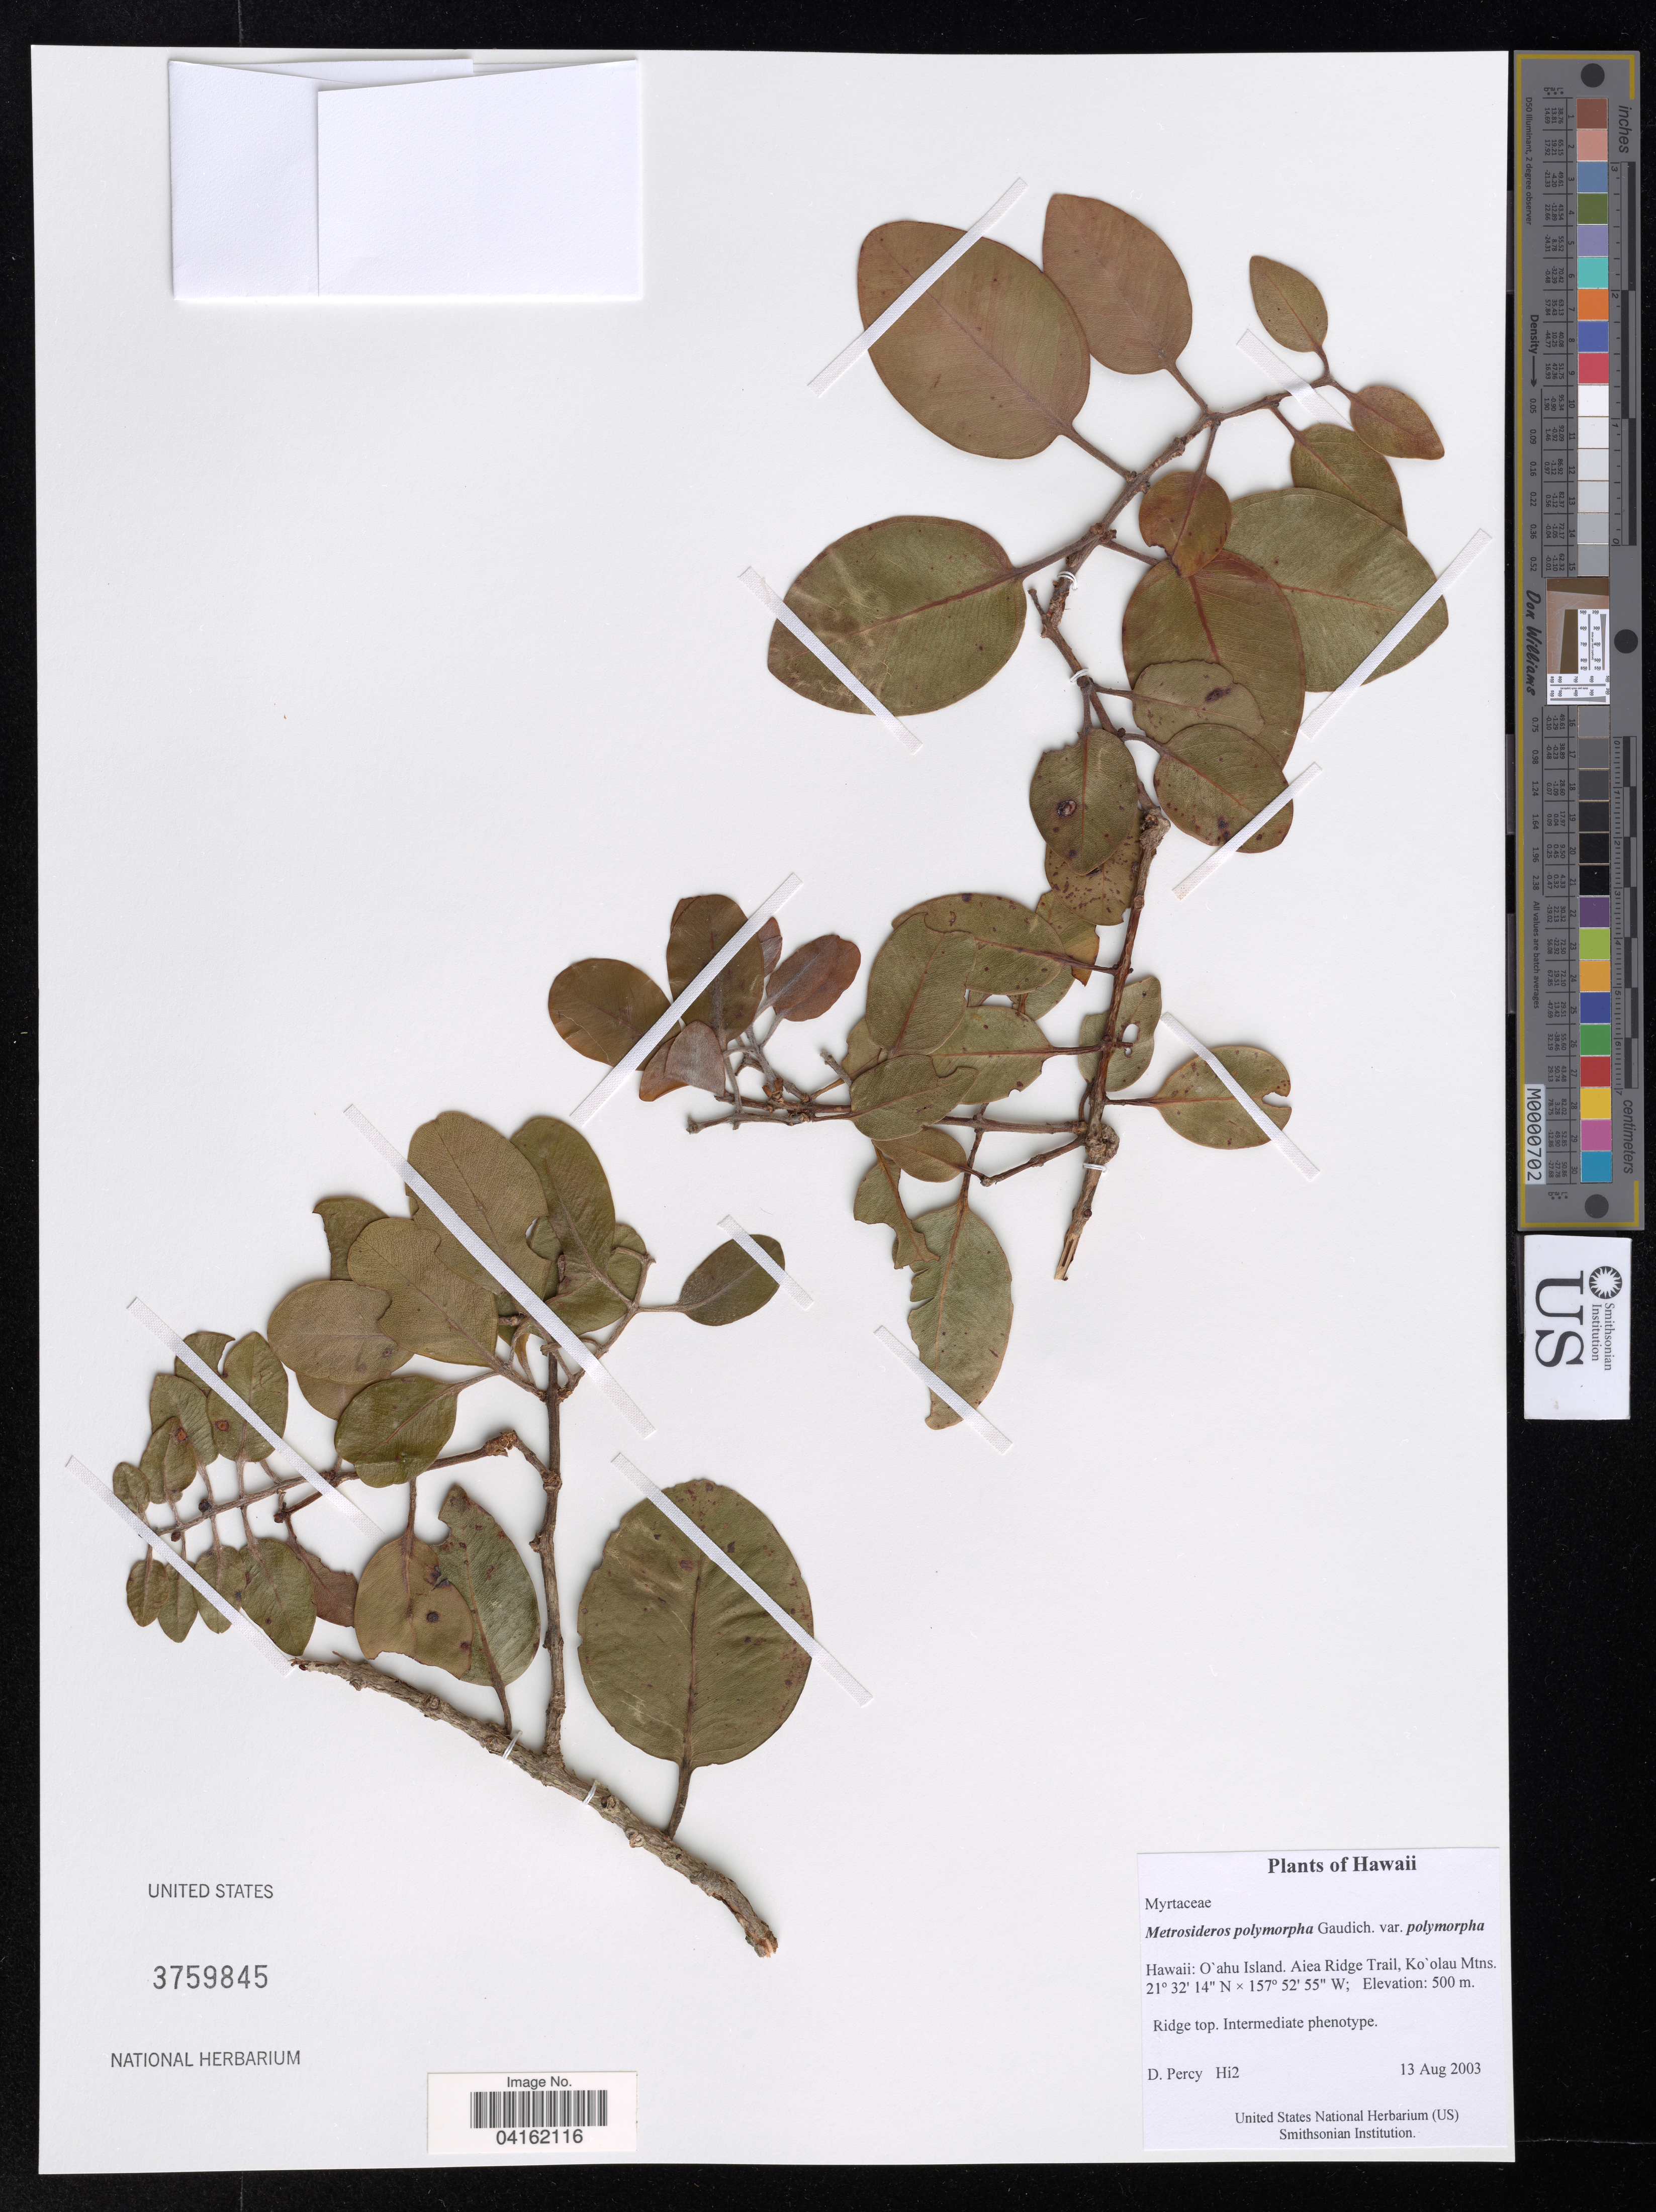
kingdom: Plantae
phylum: Tracheophyta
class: Magnoliopsida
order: Myrtales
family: Myrtaceae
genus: Metrosideros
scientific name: Metrosideros polymorpha var. polymorpha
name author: Gaudich.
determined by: Percy, D. M.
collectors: D. Percy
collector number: Hi2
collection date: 2003-08-13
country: United States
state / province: Hawaii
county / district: Honolulu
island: Oahu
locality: Aiea Ridge Trail, Ko'olau Mtns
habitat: Ridge top.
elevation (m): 500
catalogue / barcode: US 3759845